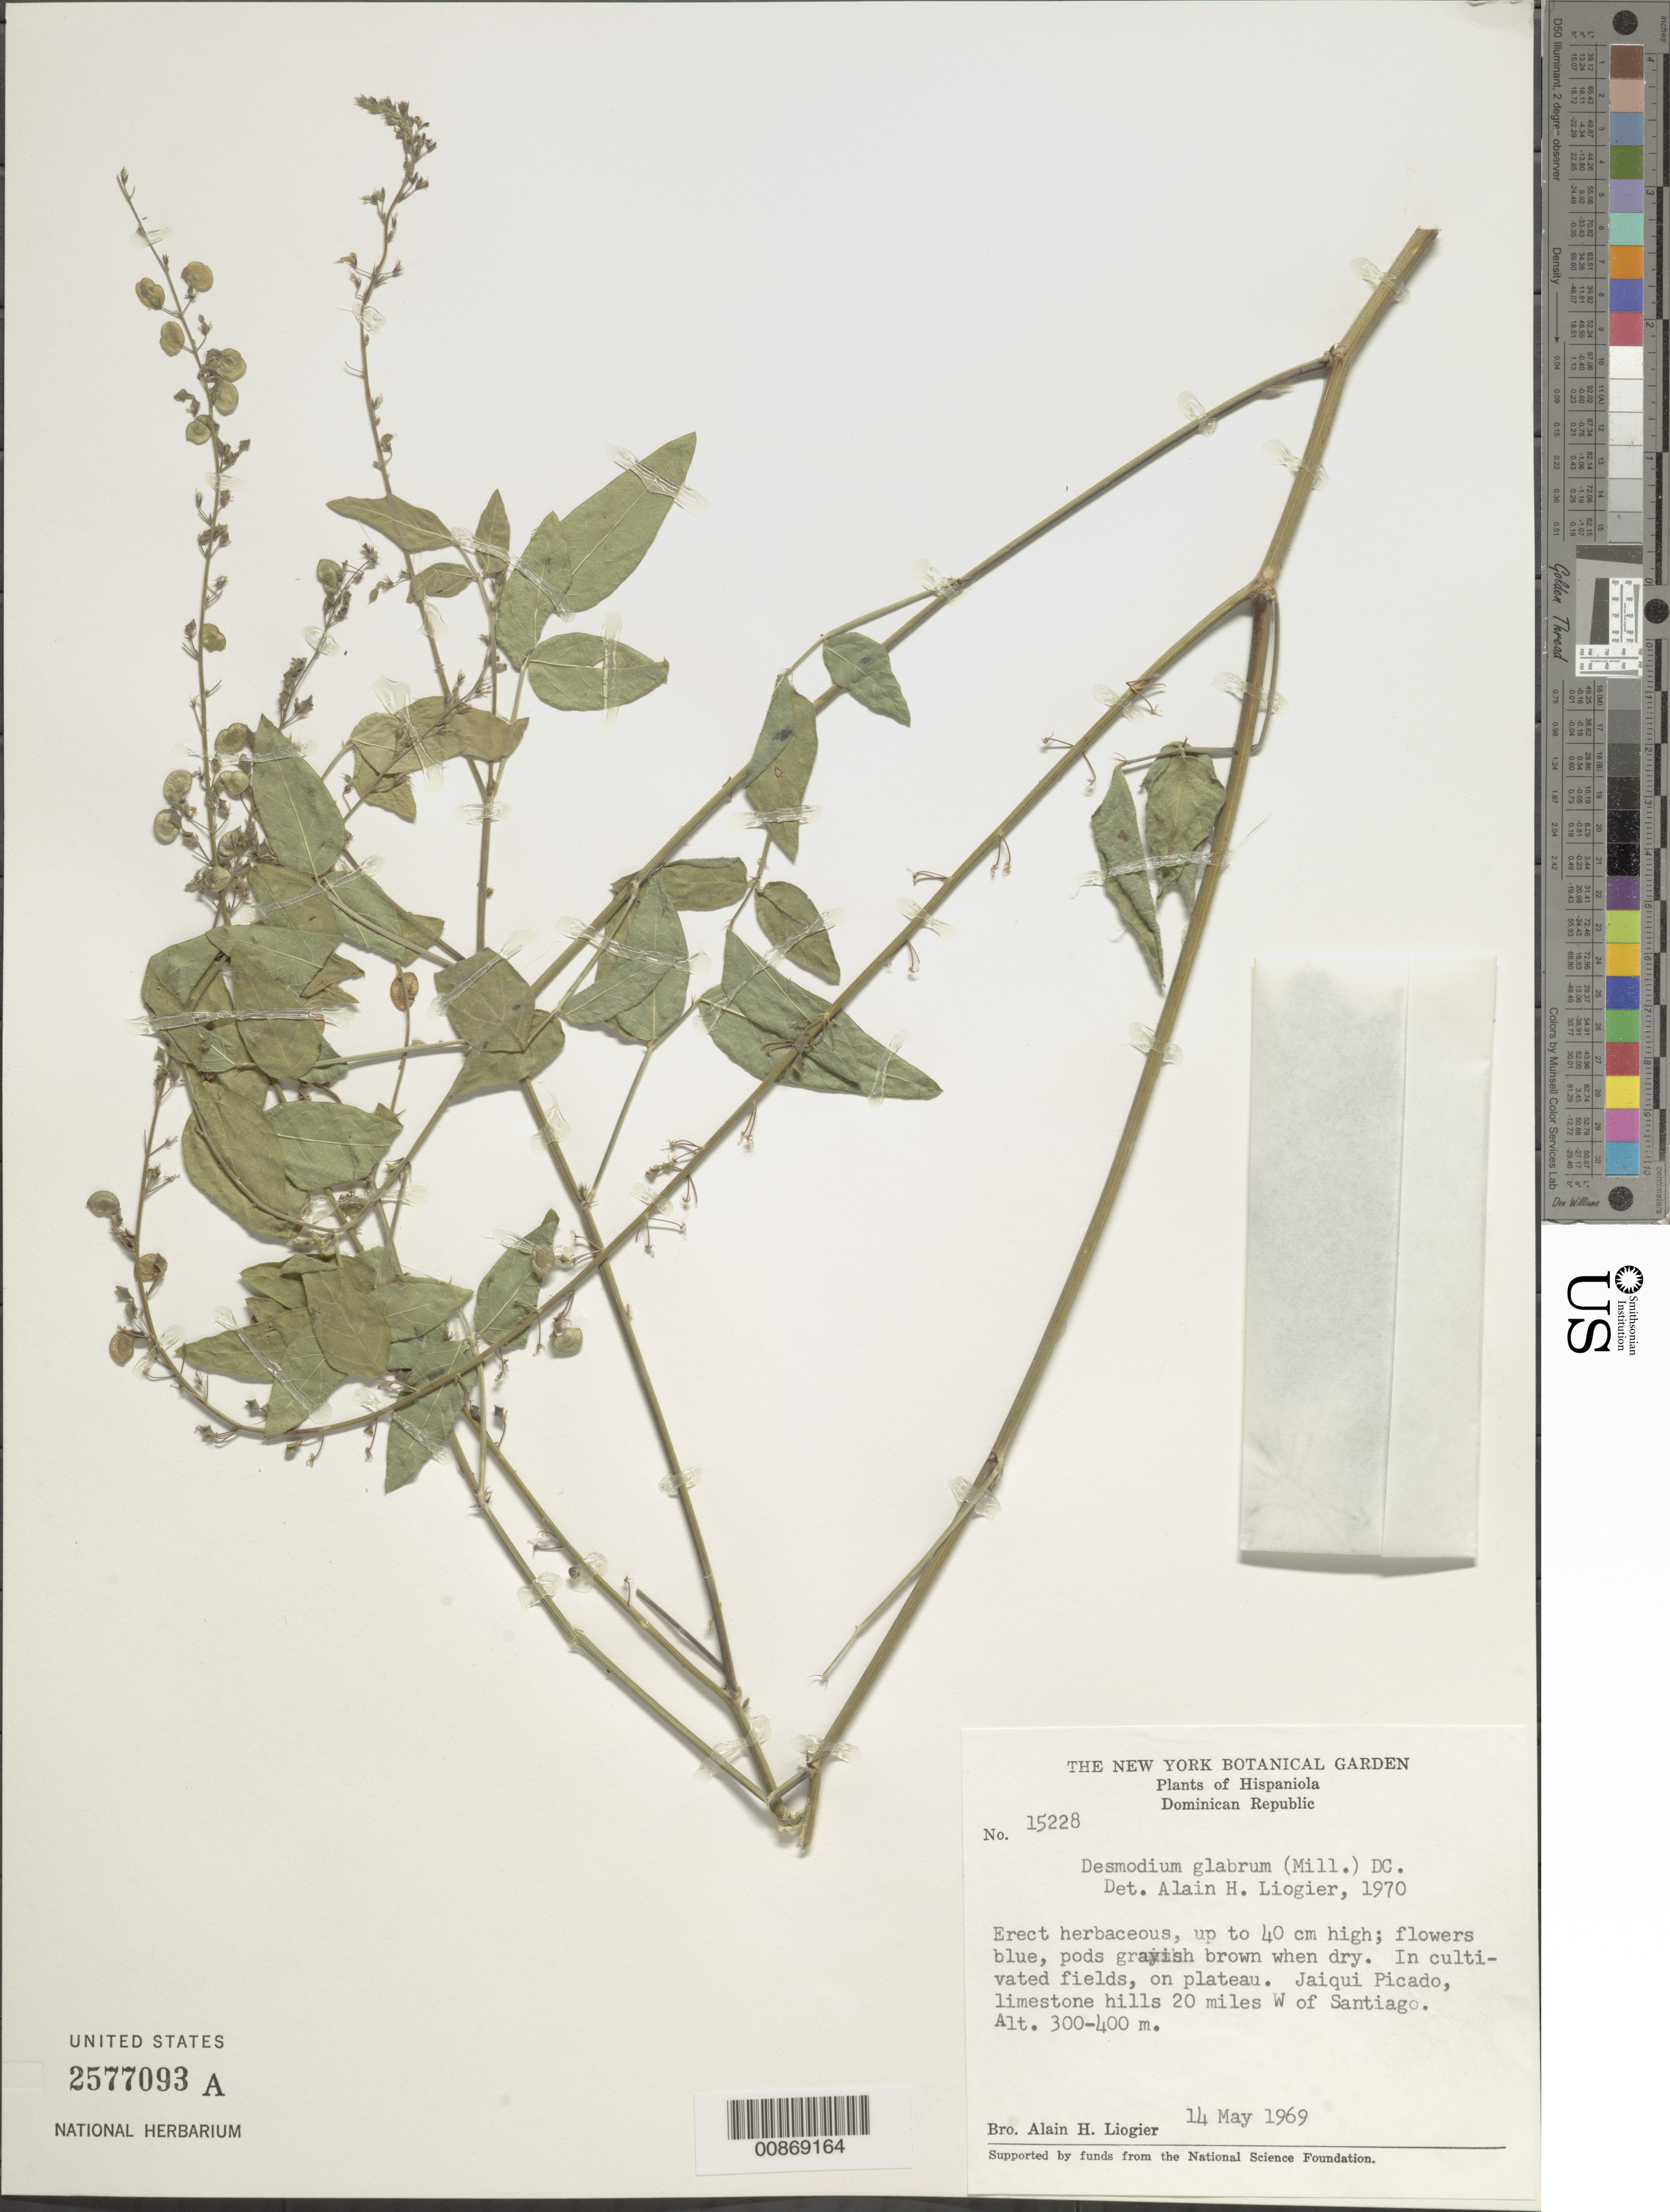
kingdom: Plantae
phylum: Tracheophyta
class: Magnoliopsida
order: Fabales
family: Fabaceae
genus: Desmodium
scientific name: Desmodium glabrum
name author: (Mill.) DC.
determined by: Liogier, Alain H.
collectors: A. H. Liogier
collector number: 15228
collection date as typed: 14 May 1969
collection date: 1969-05-14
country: Dominican Republic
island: Hispaniola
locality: Jaiquí Picado, limestone hills 20 miles W of Santiago.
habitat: In cultivated fields, on plateau.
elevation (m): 300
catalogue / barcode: US 2577093A